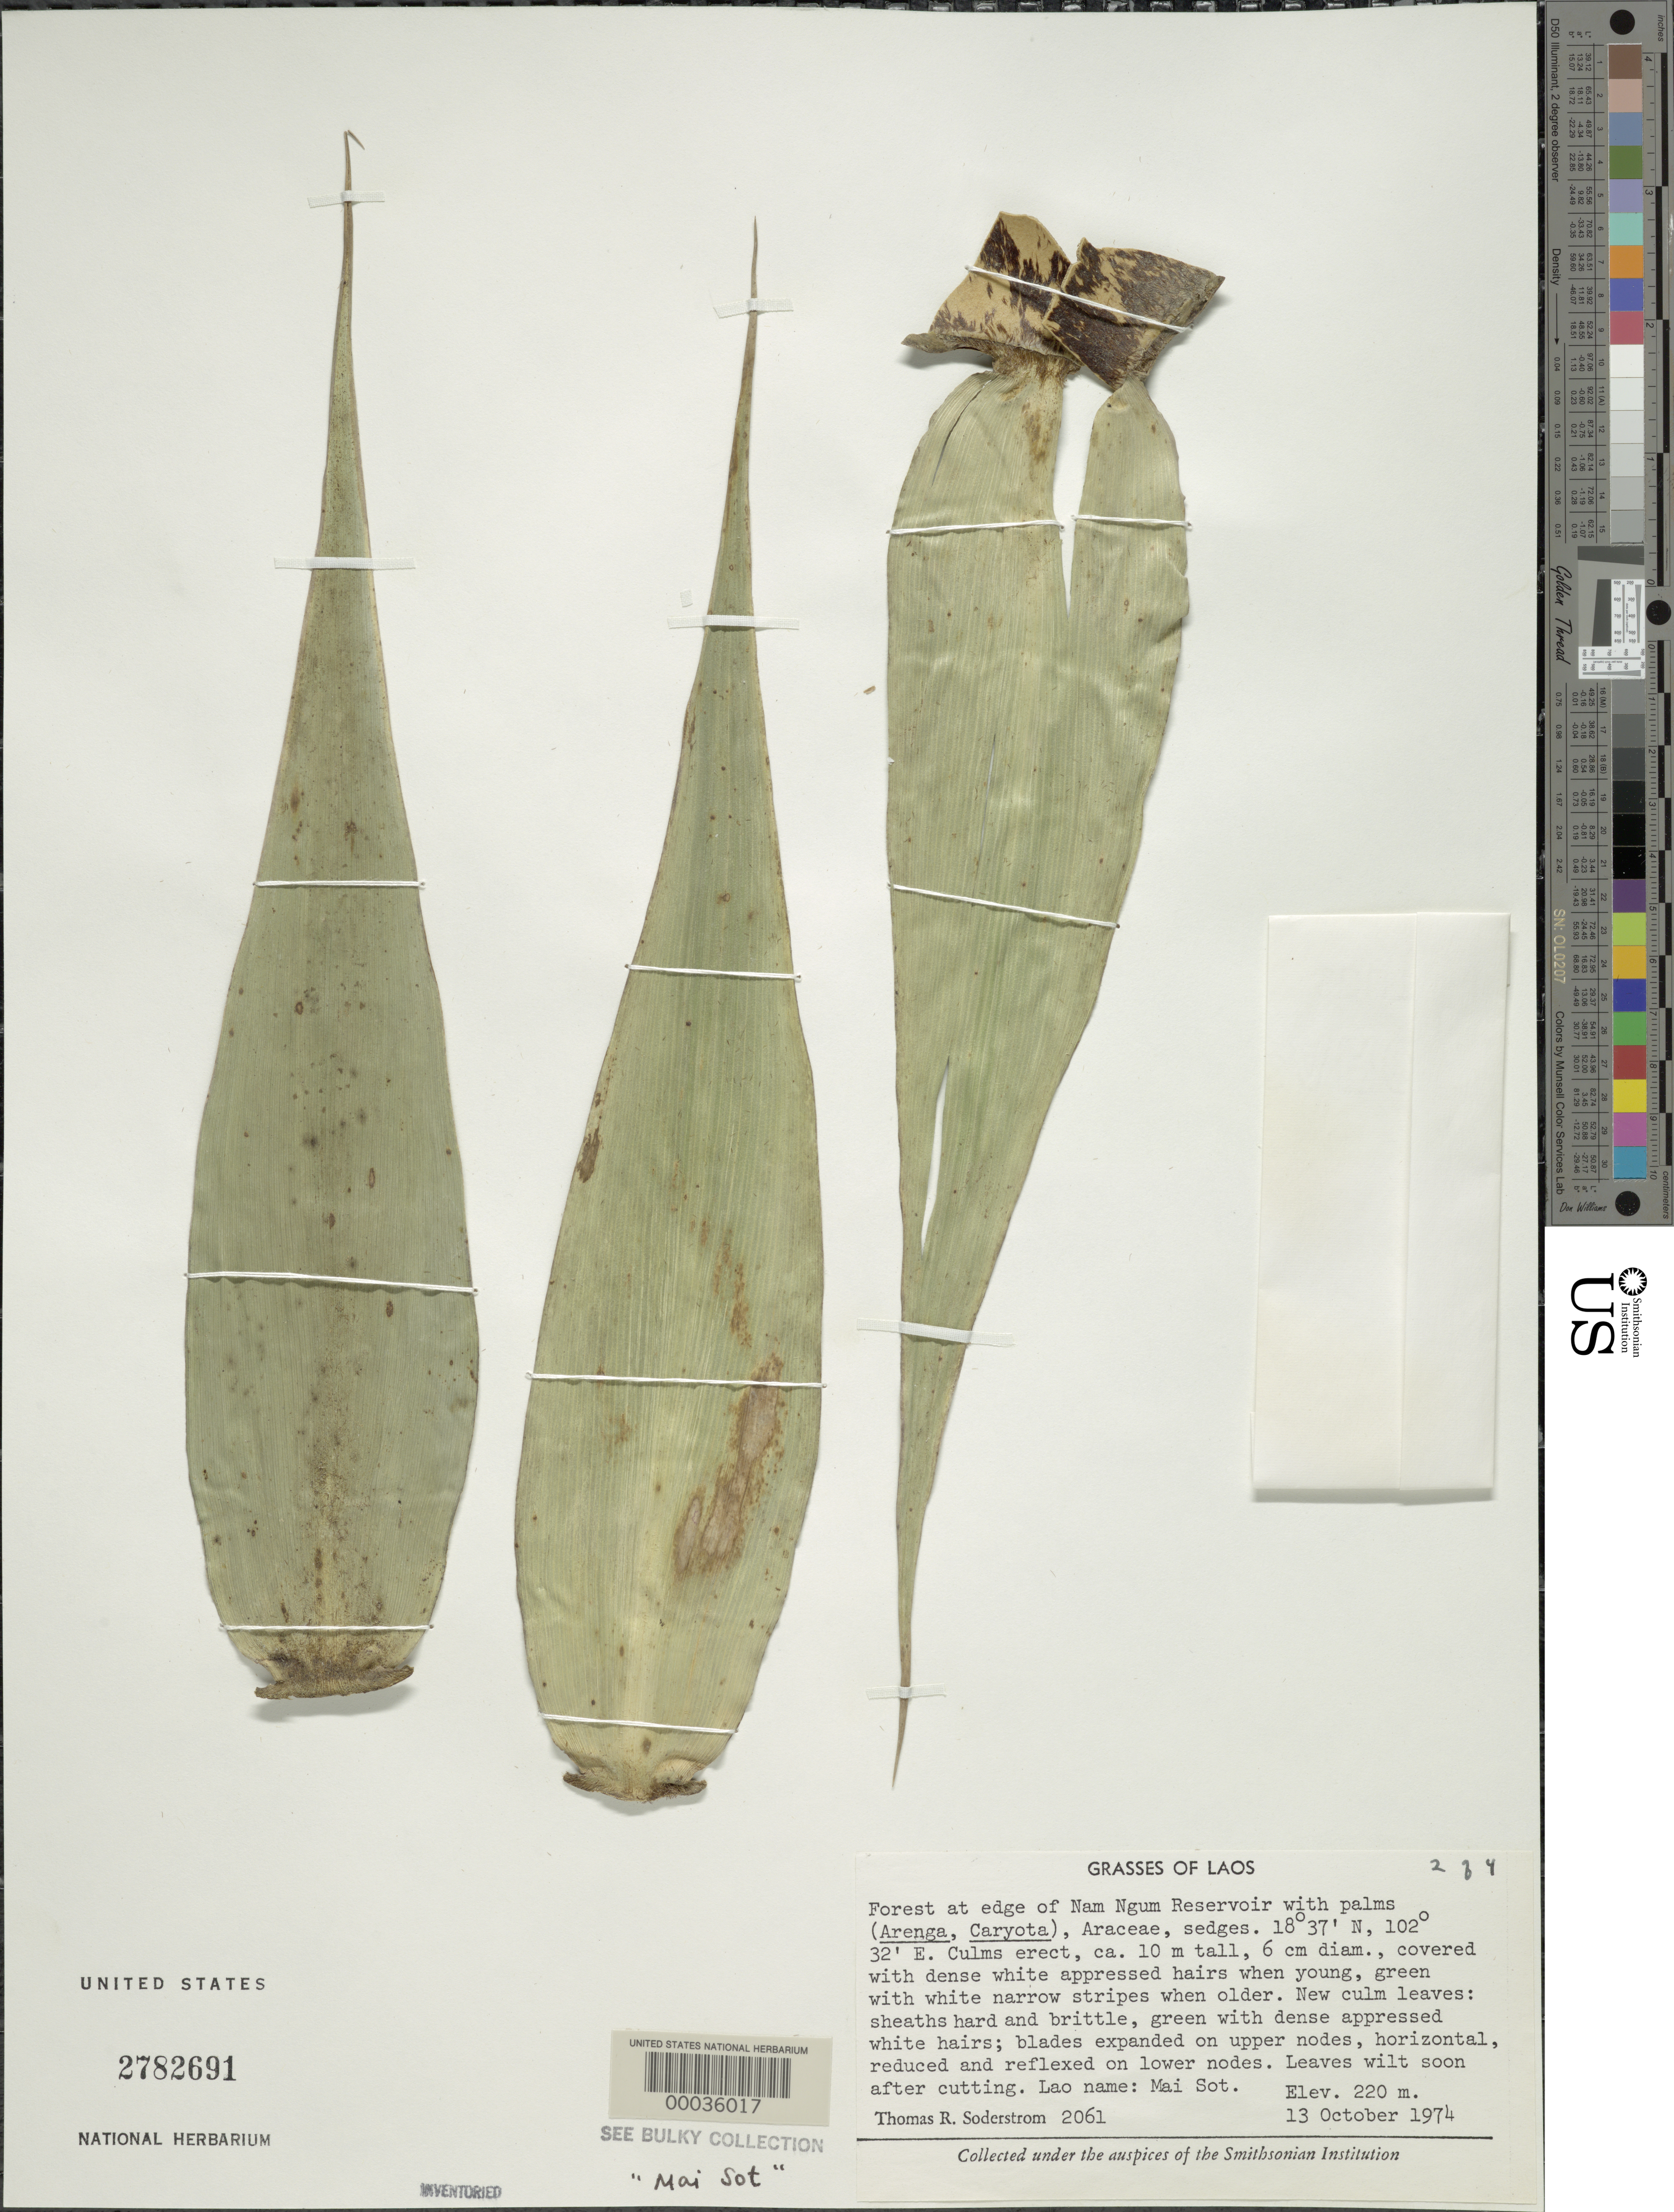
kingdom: Plantae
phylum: Tracheophyta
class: Liliopsida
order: Poales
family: Poaceae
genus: Dendrocalamus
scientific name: Dendrocalamus sp.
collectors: T. R. Soderstrom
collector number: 2061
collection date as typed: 13 Oct 1974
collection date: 1974-10-13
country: Laos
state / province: Viangchan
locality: Nam Ngum Reservoir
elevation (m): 220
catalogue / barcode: US 2782691